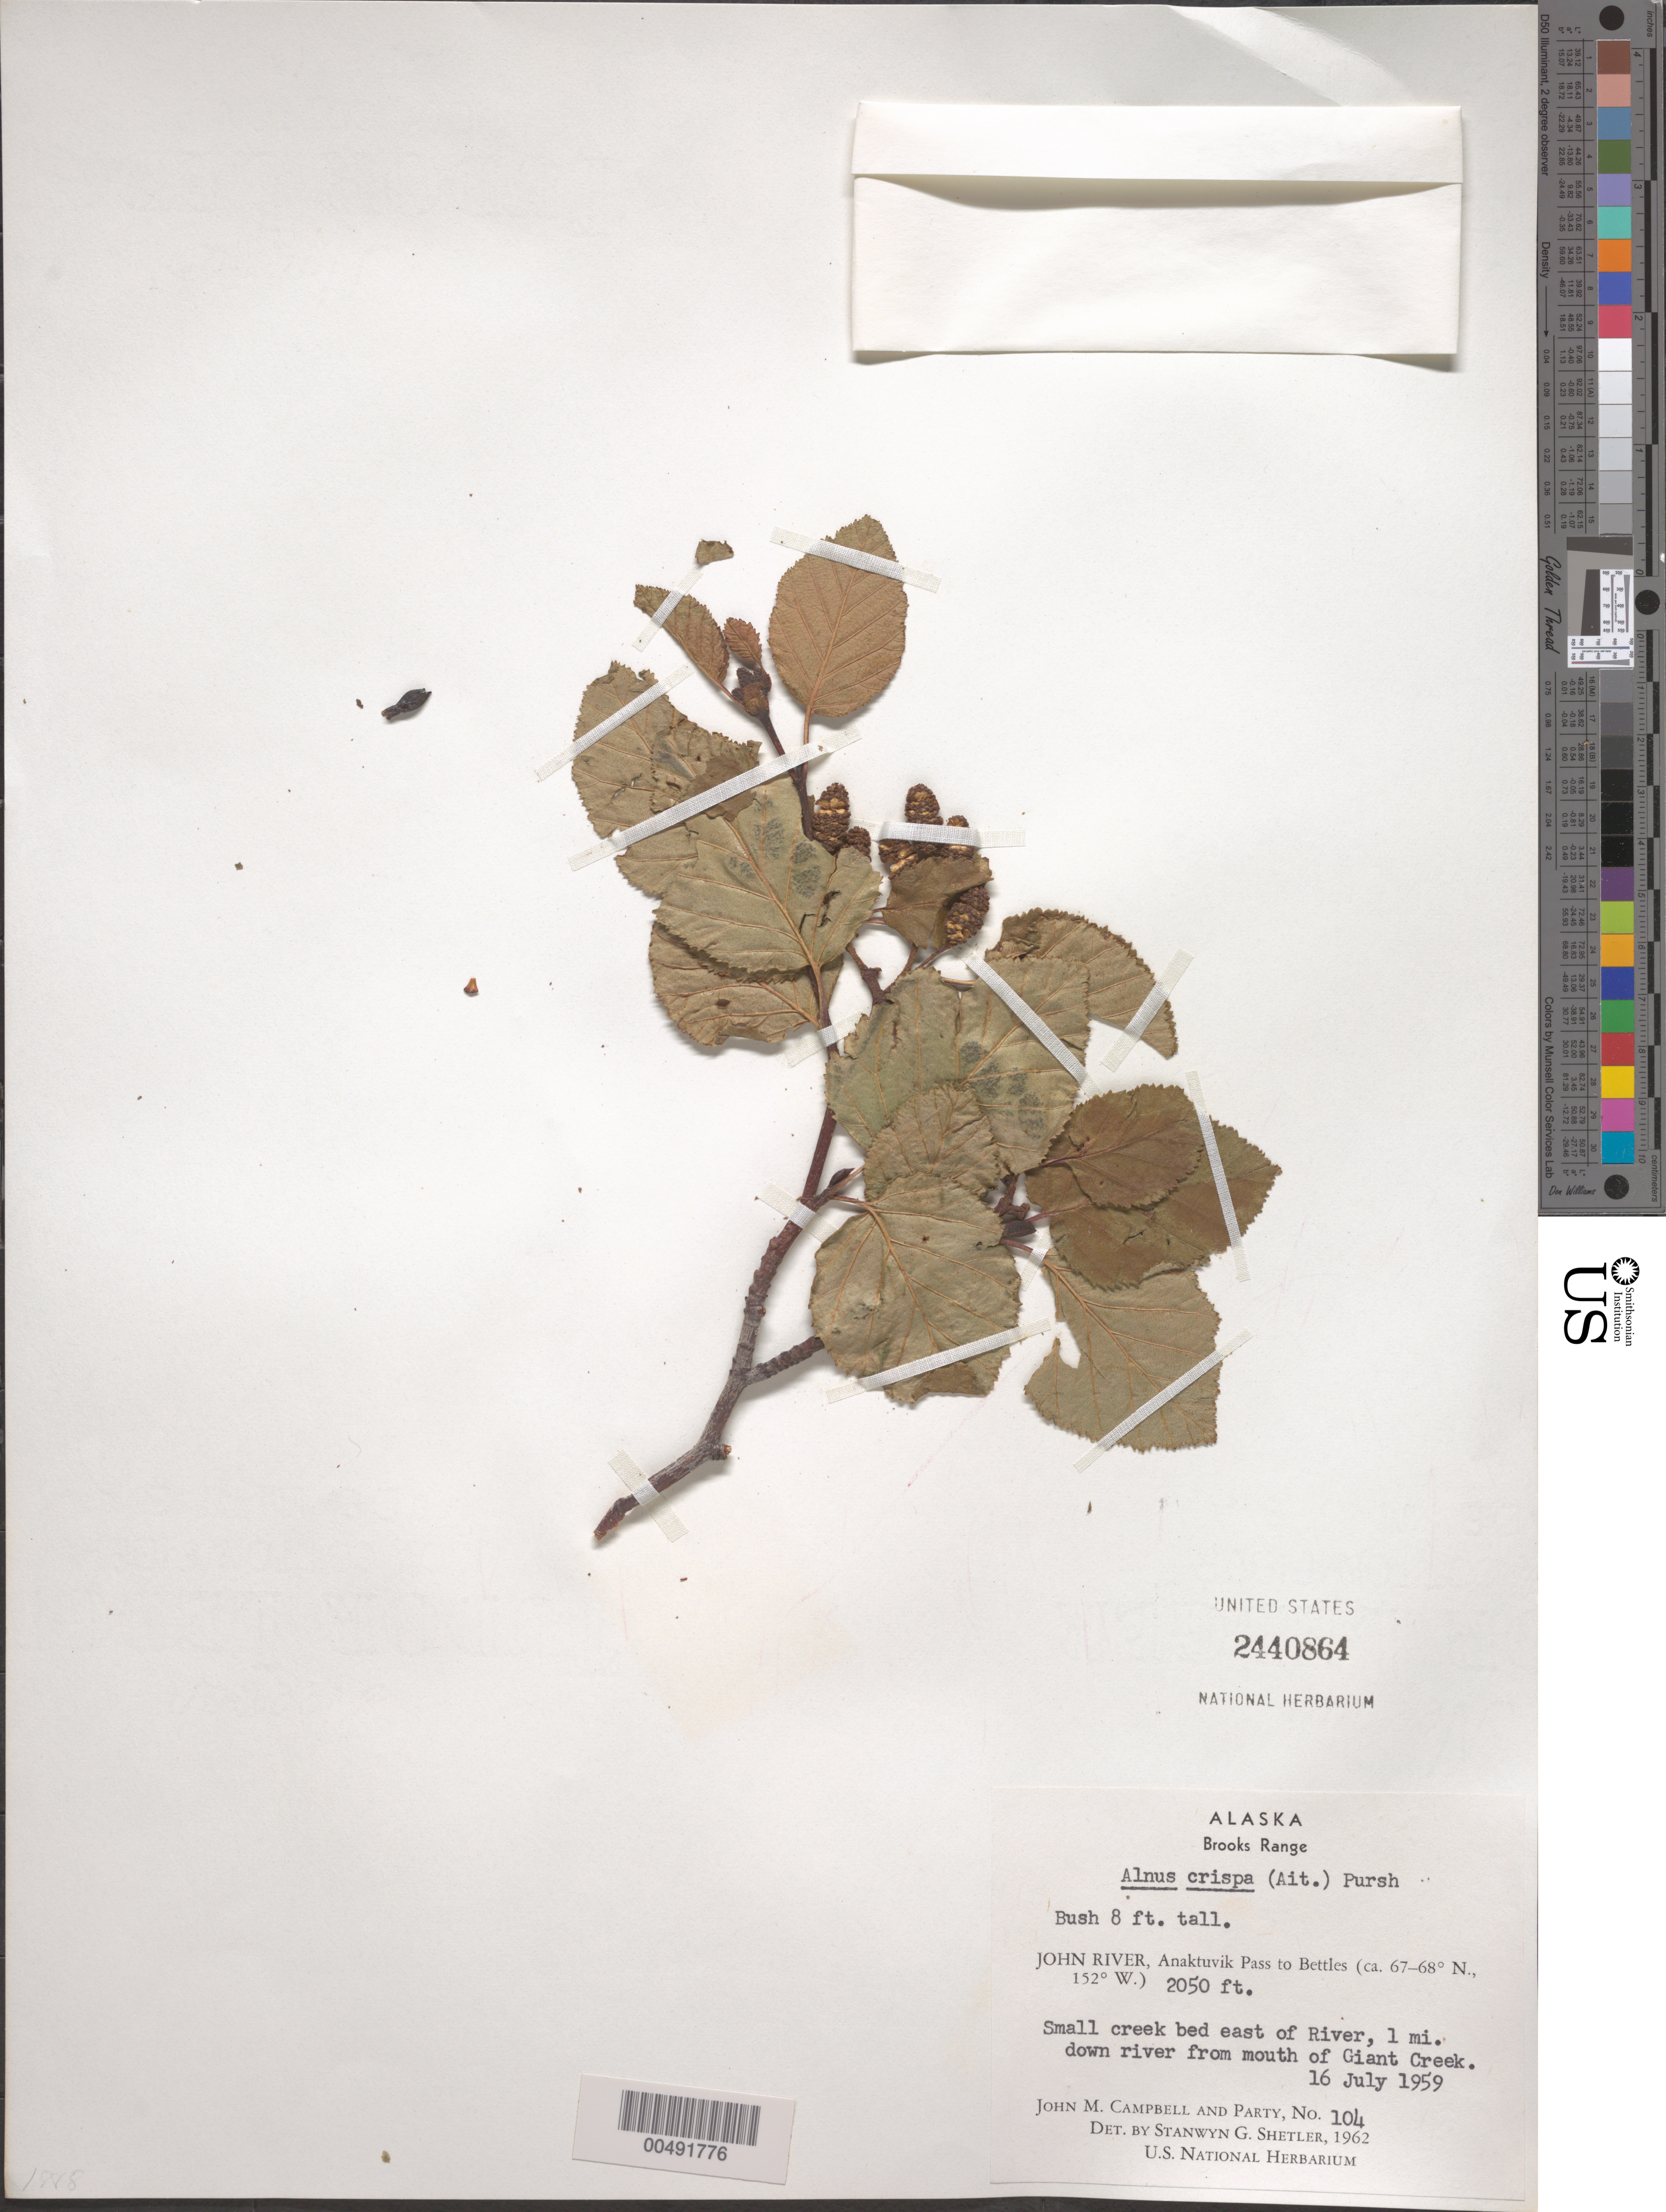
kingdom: Plantae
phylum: Tracheophyta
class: Magnoliopsida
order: Fagales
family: Betulaceae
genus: Alnus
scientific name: Alnus crispa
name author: (Aiton) Pursh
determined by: Shetler, Stanwyn G., (US), NMNH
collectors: J. M. Campbell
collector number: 104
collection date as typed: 16 Jul 1959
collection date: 1959-07-16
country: United States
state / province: Alaska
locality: Brooks Range, John River, Anaktuvuk Pass to Bettles, 1 mi. downriver from mouth of Giant Creek (lat/long recorded as: lat=::: long=152:0:0:W)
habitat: small creek bed east of river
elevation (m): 625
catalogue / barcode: US 2440864